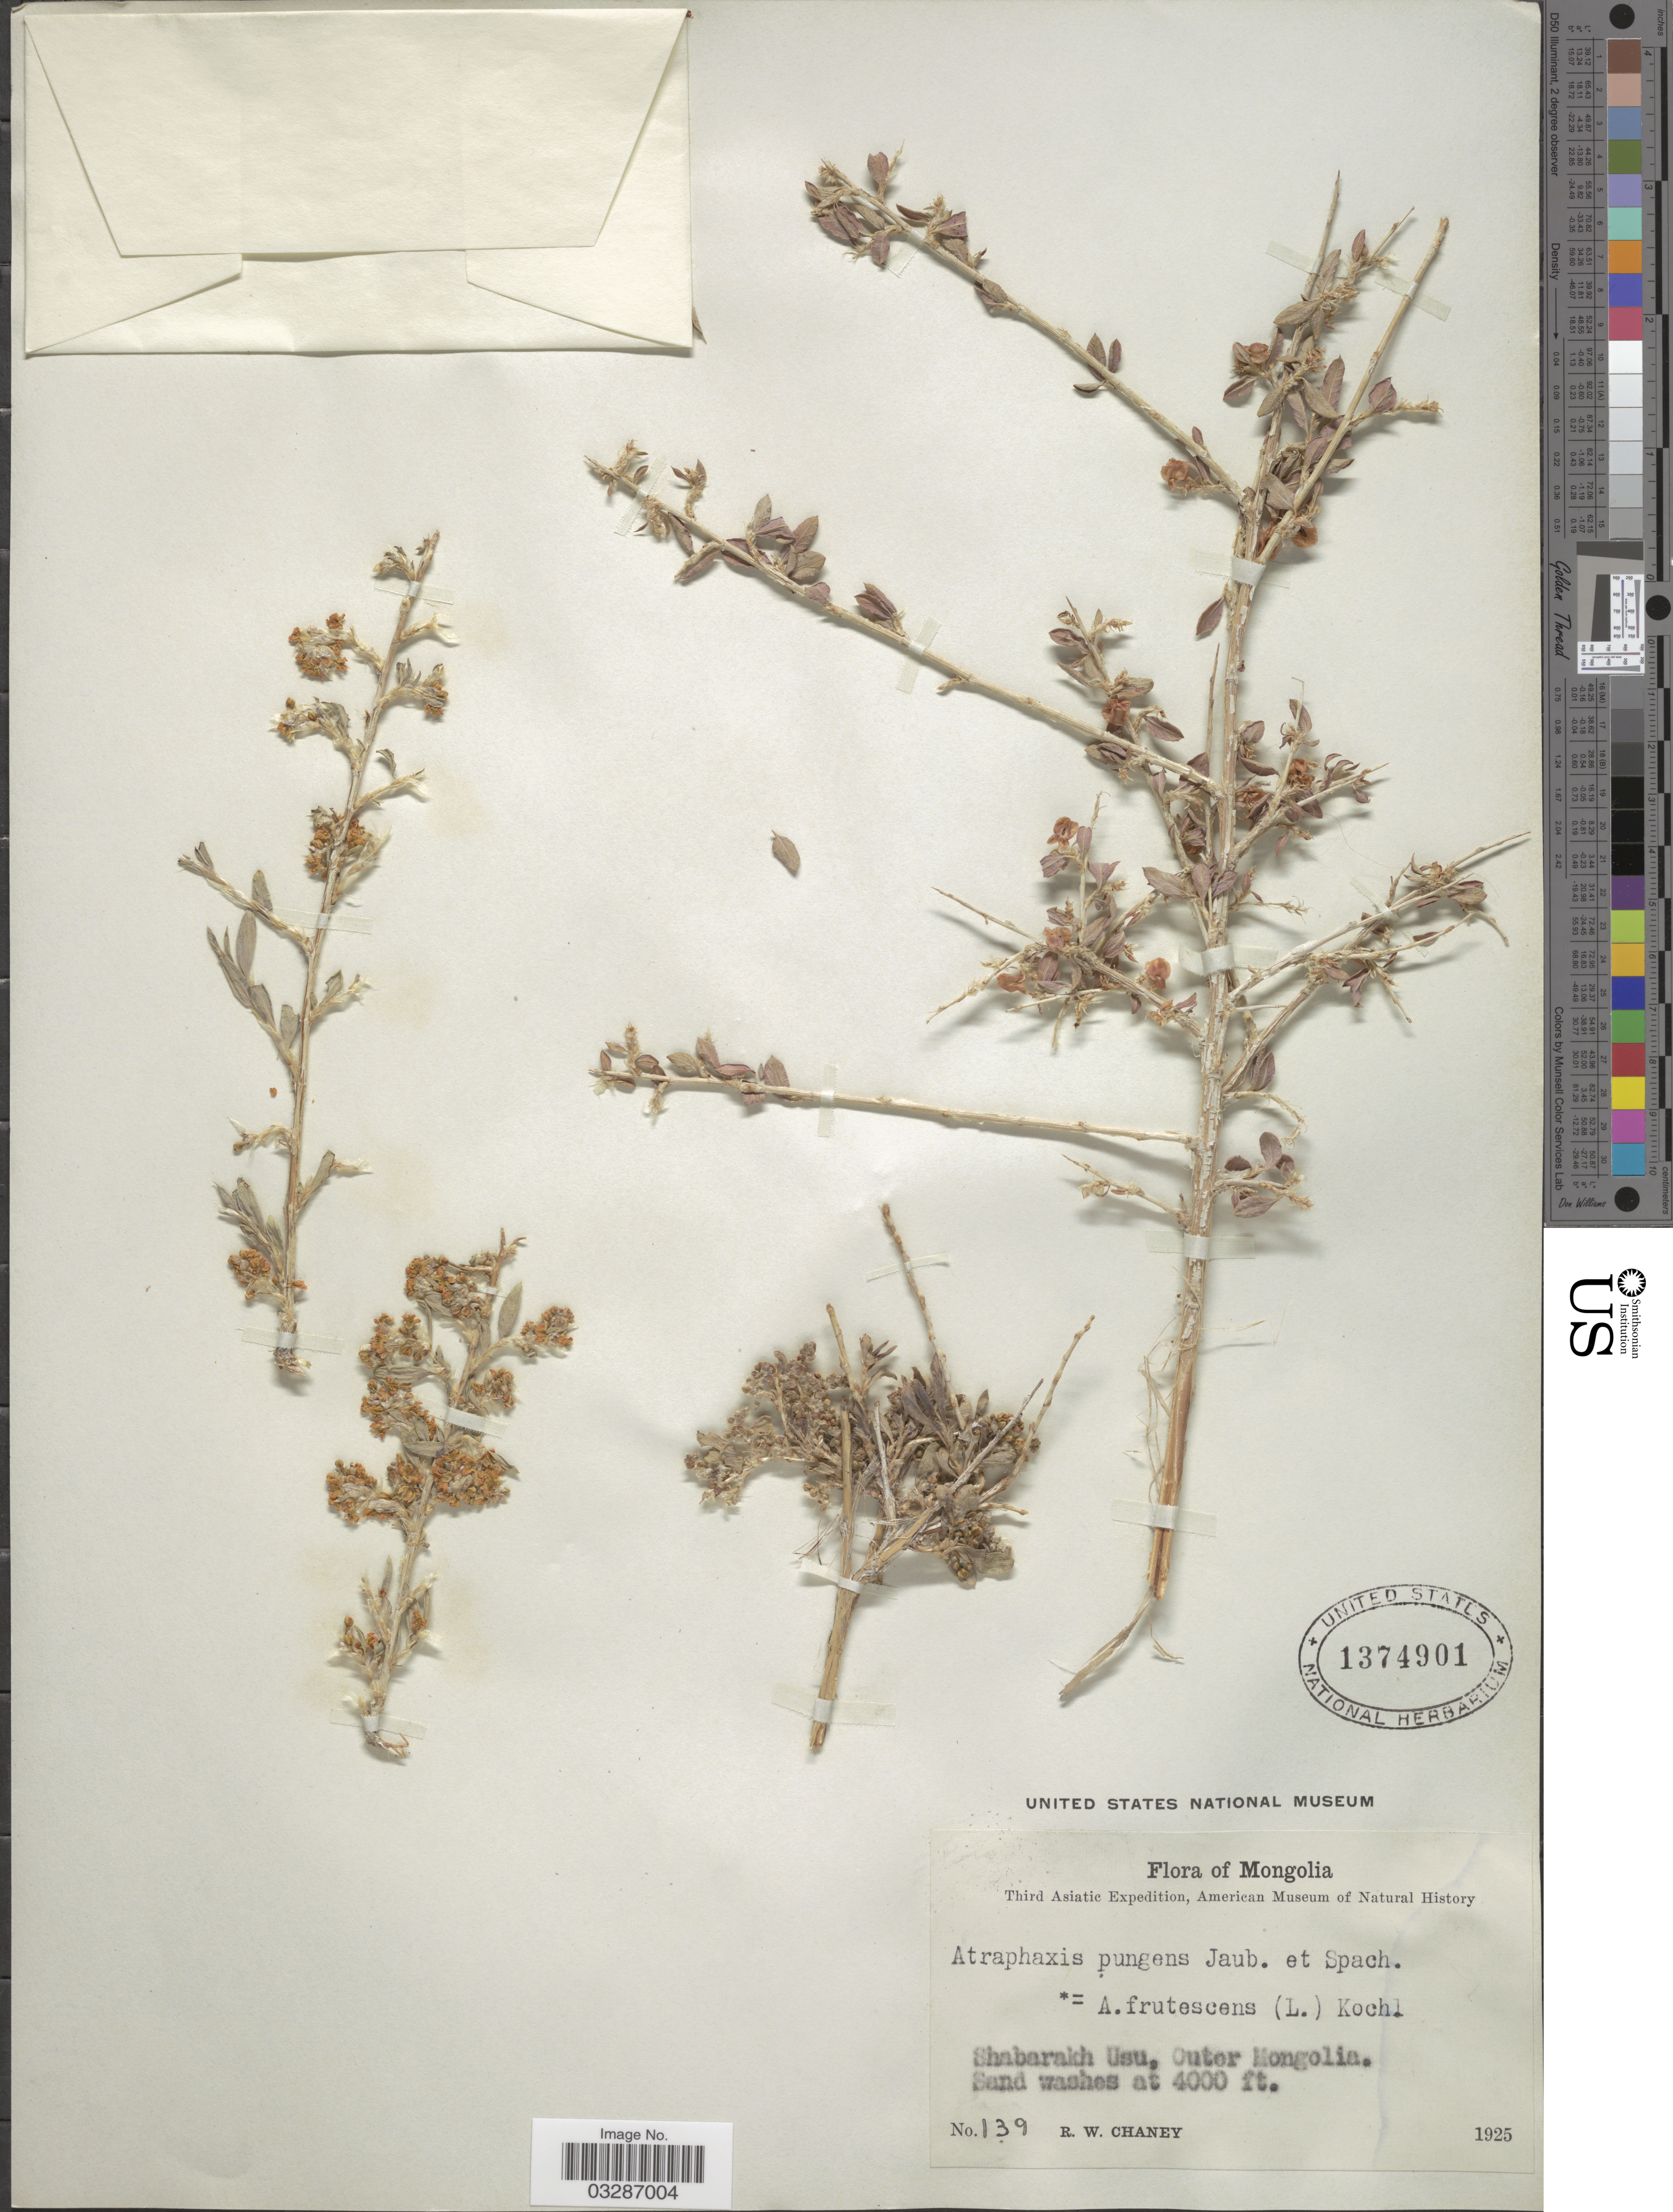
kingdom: Plantae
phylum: Tracheophyta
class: Magnoliopsida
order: Caryophyllales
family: Polygonaceae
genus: Atraphaxis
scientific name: Atraphaxis pungens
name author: (M. Bieb.) Jaub. & Spach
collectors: R. Chaney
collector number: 139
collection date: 1925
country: Mongolia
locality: Shabarakh Usu, Outer Mongolia.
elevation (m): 1219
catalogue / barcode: US 1374901